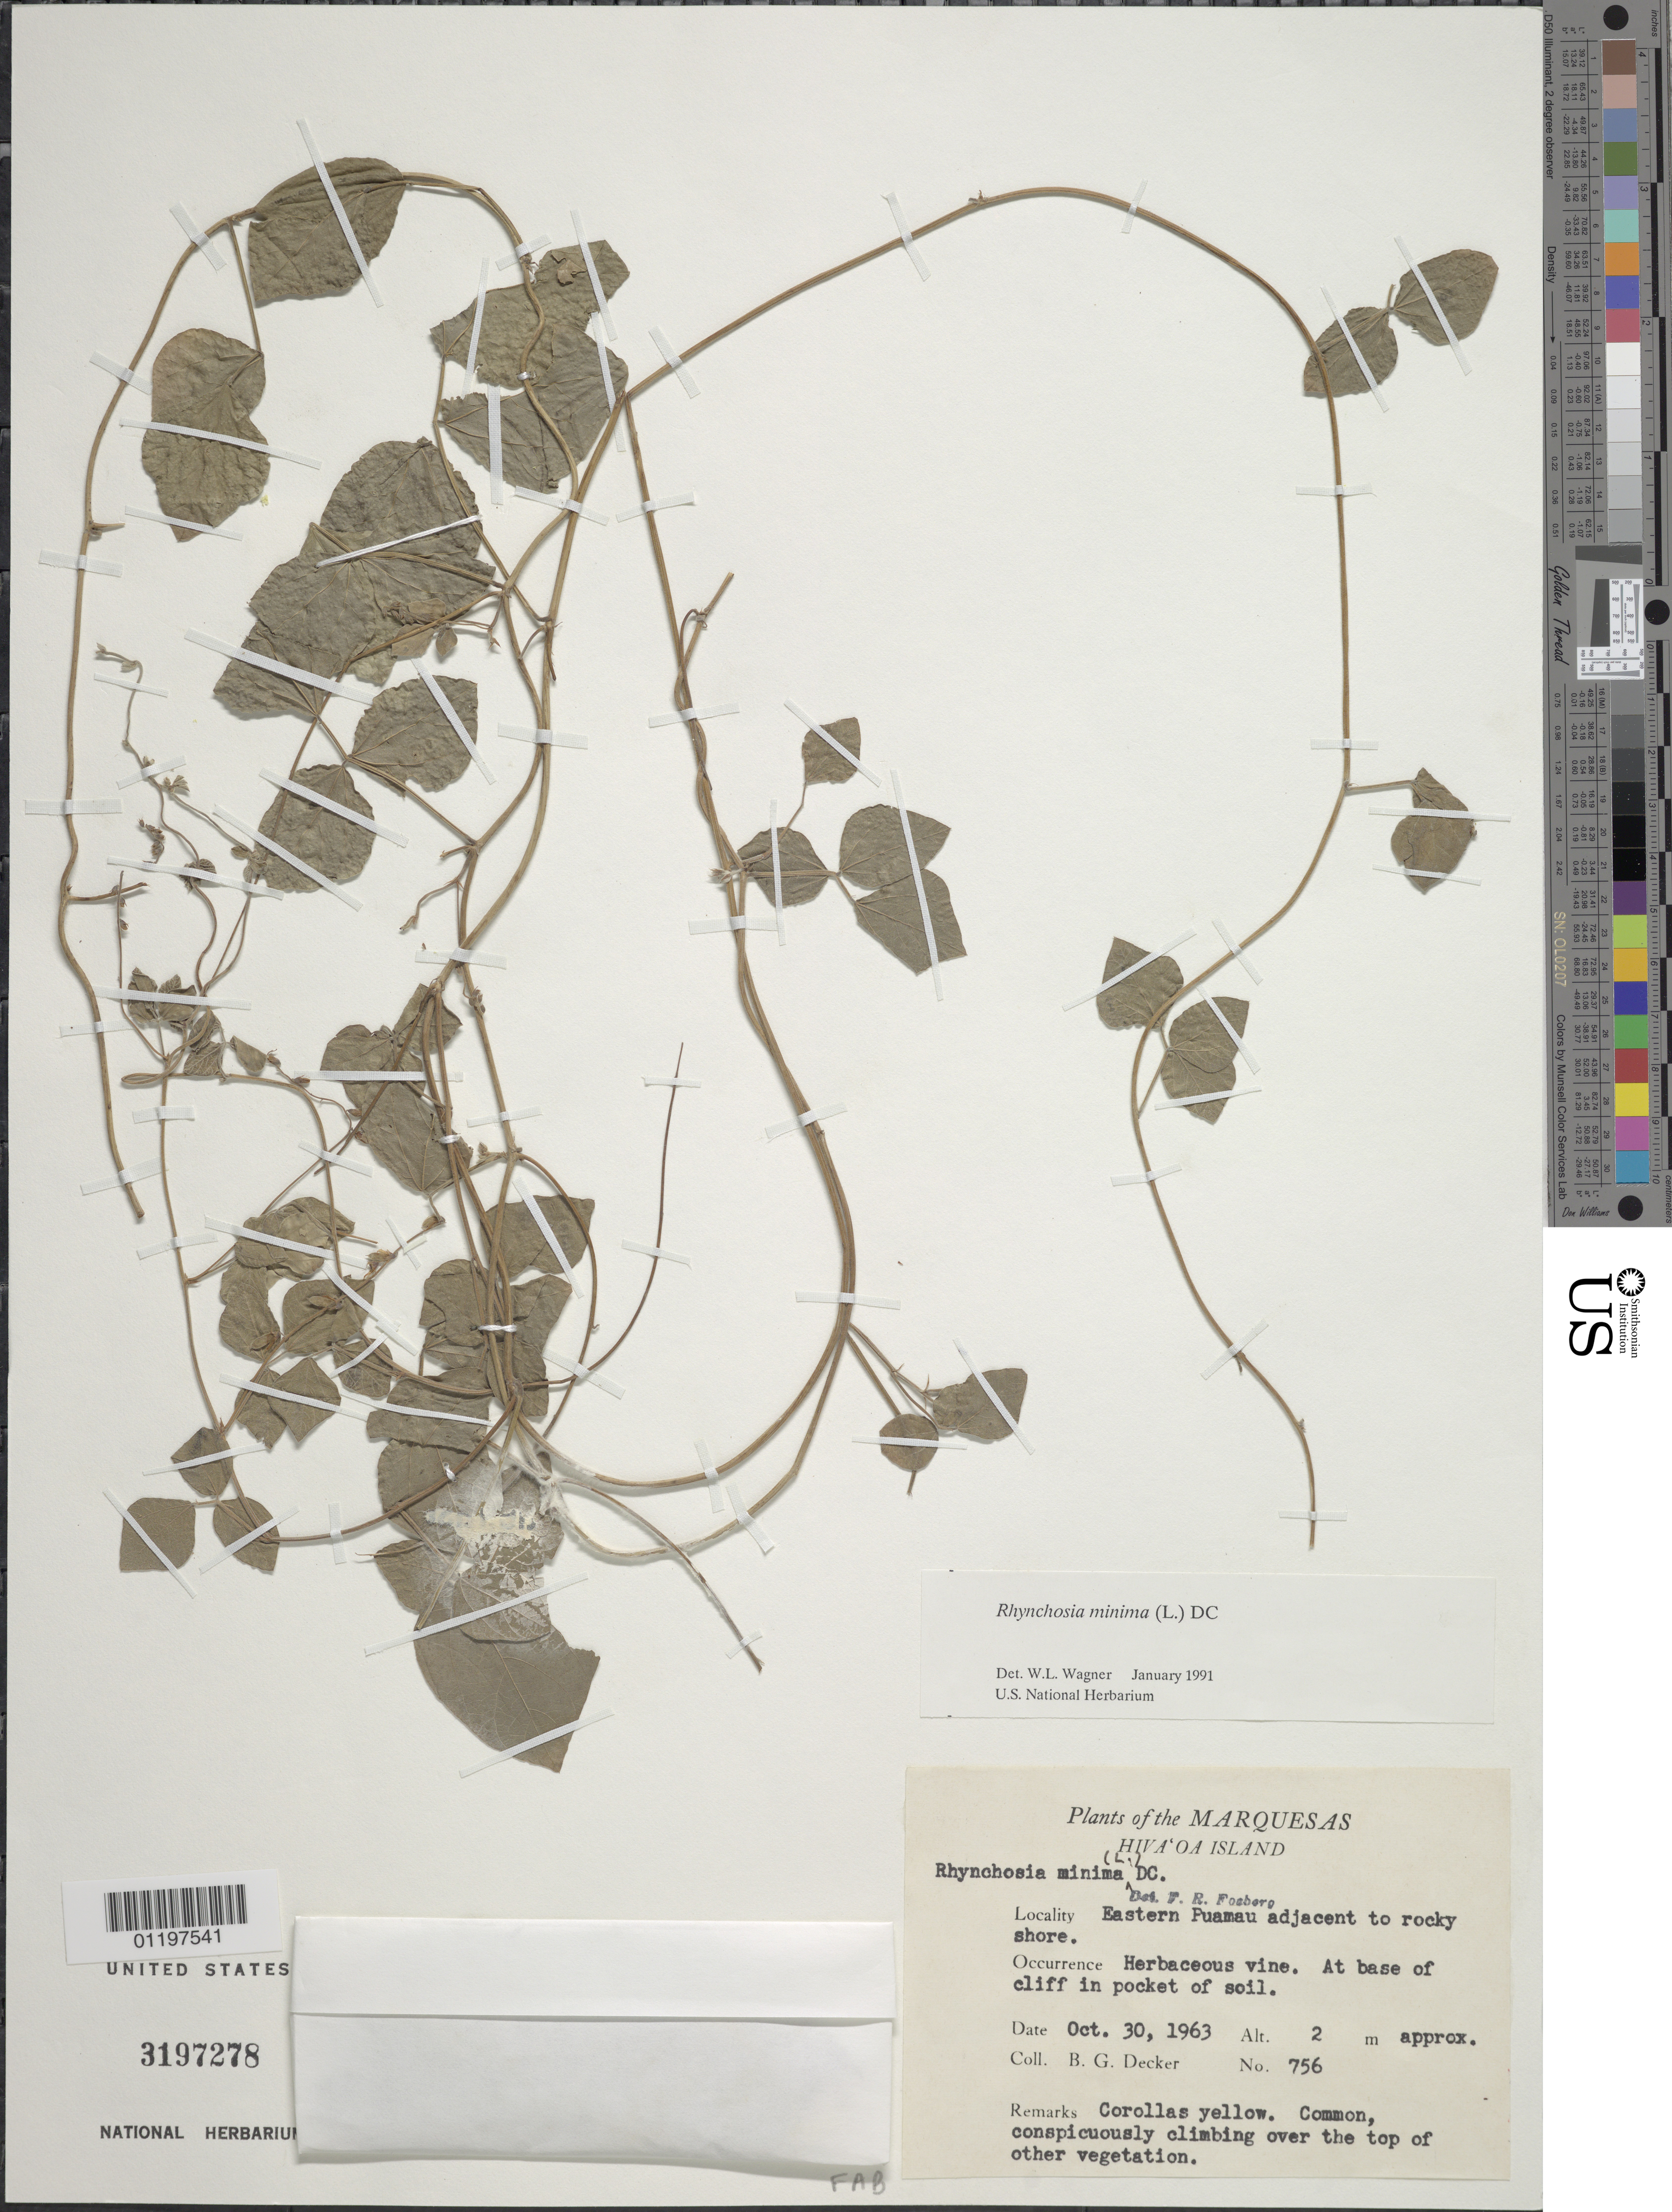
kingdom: Plantae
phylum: Tracheophyta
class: Magnoliopsida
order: Fabales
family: Fabaceae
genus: Rhynchosia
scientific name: Rhynchosia minima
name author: (L.) DC.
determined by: Wagner, W. L., (BOT), Smithsonian Institution - National Museum of Natural History (UNITED STATES)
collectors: B. G. Decker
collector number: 756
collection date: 1963-10-30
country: French Polynesia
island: Hiva Oa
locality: E Puamau adjacent to rocky shore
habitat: At base of cliff in pocket of soil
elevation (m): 2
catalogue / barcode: US 3197278